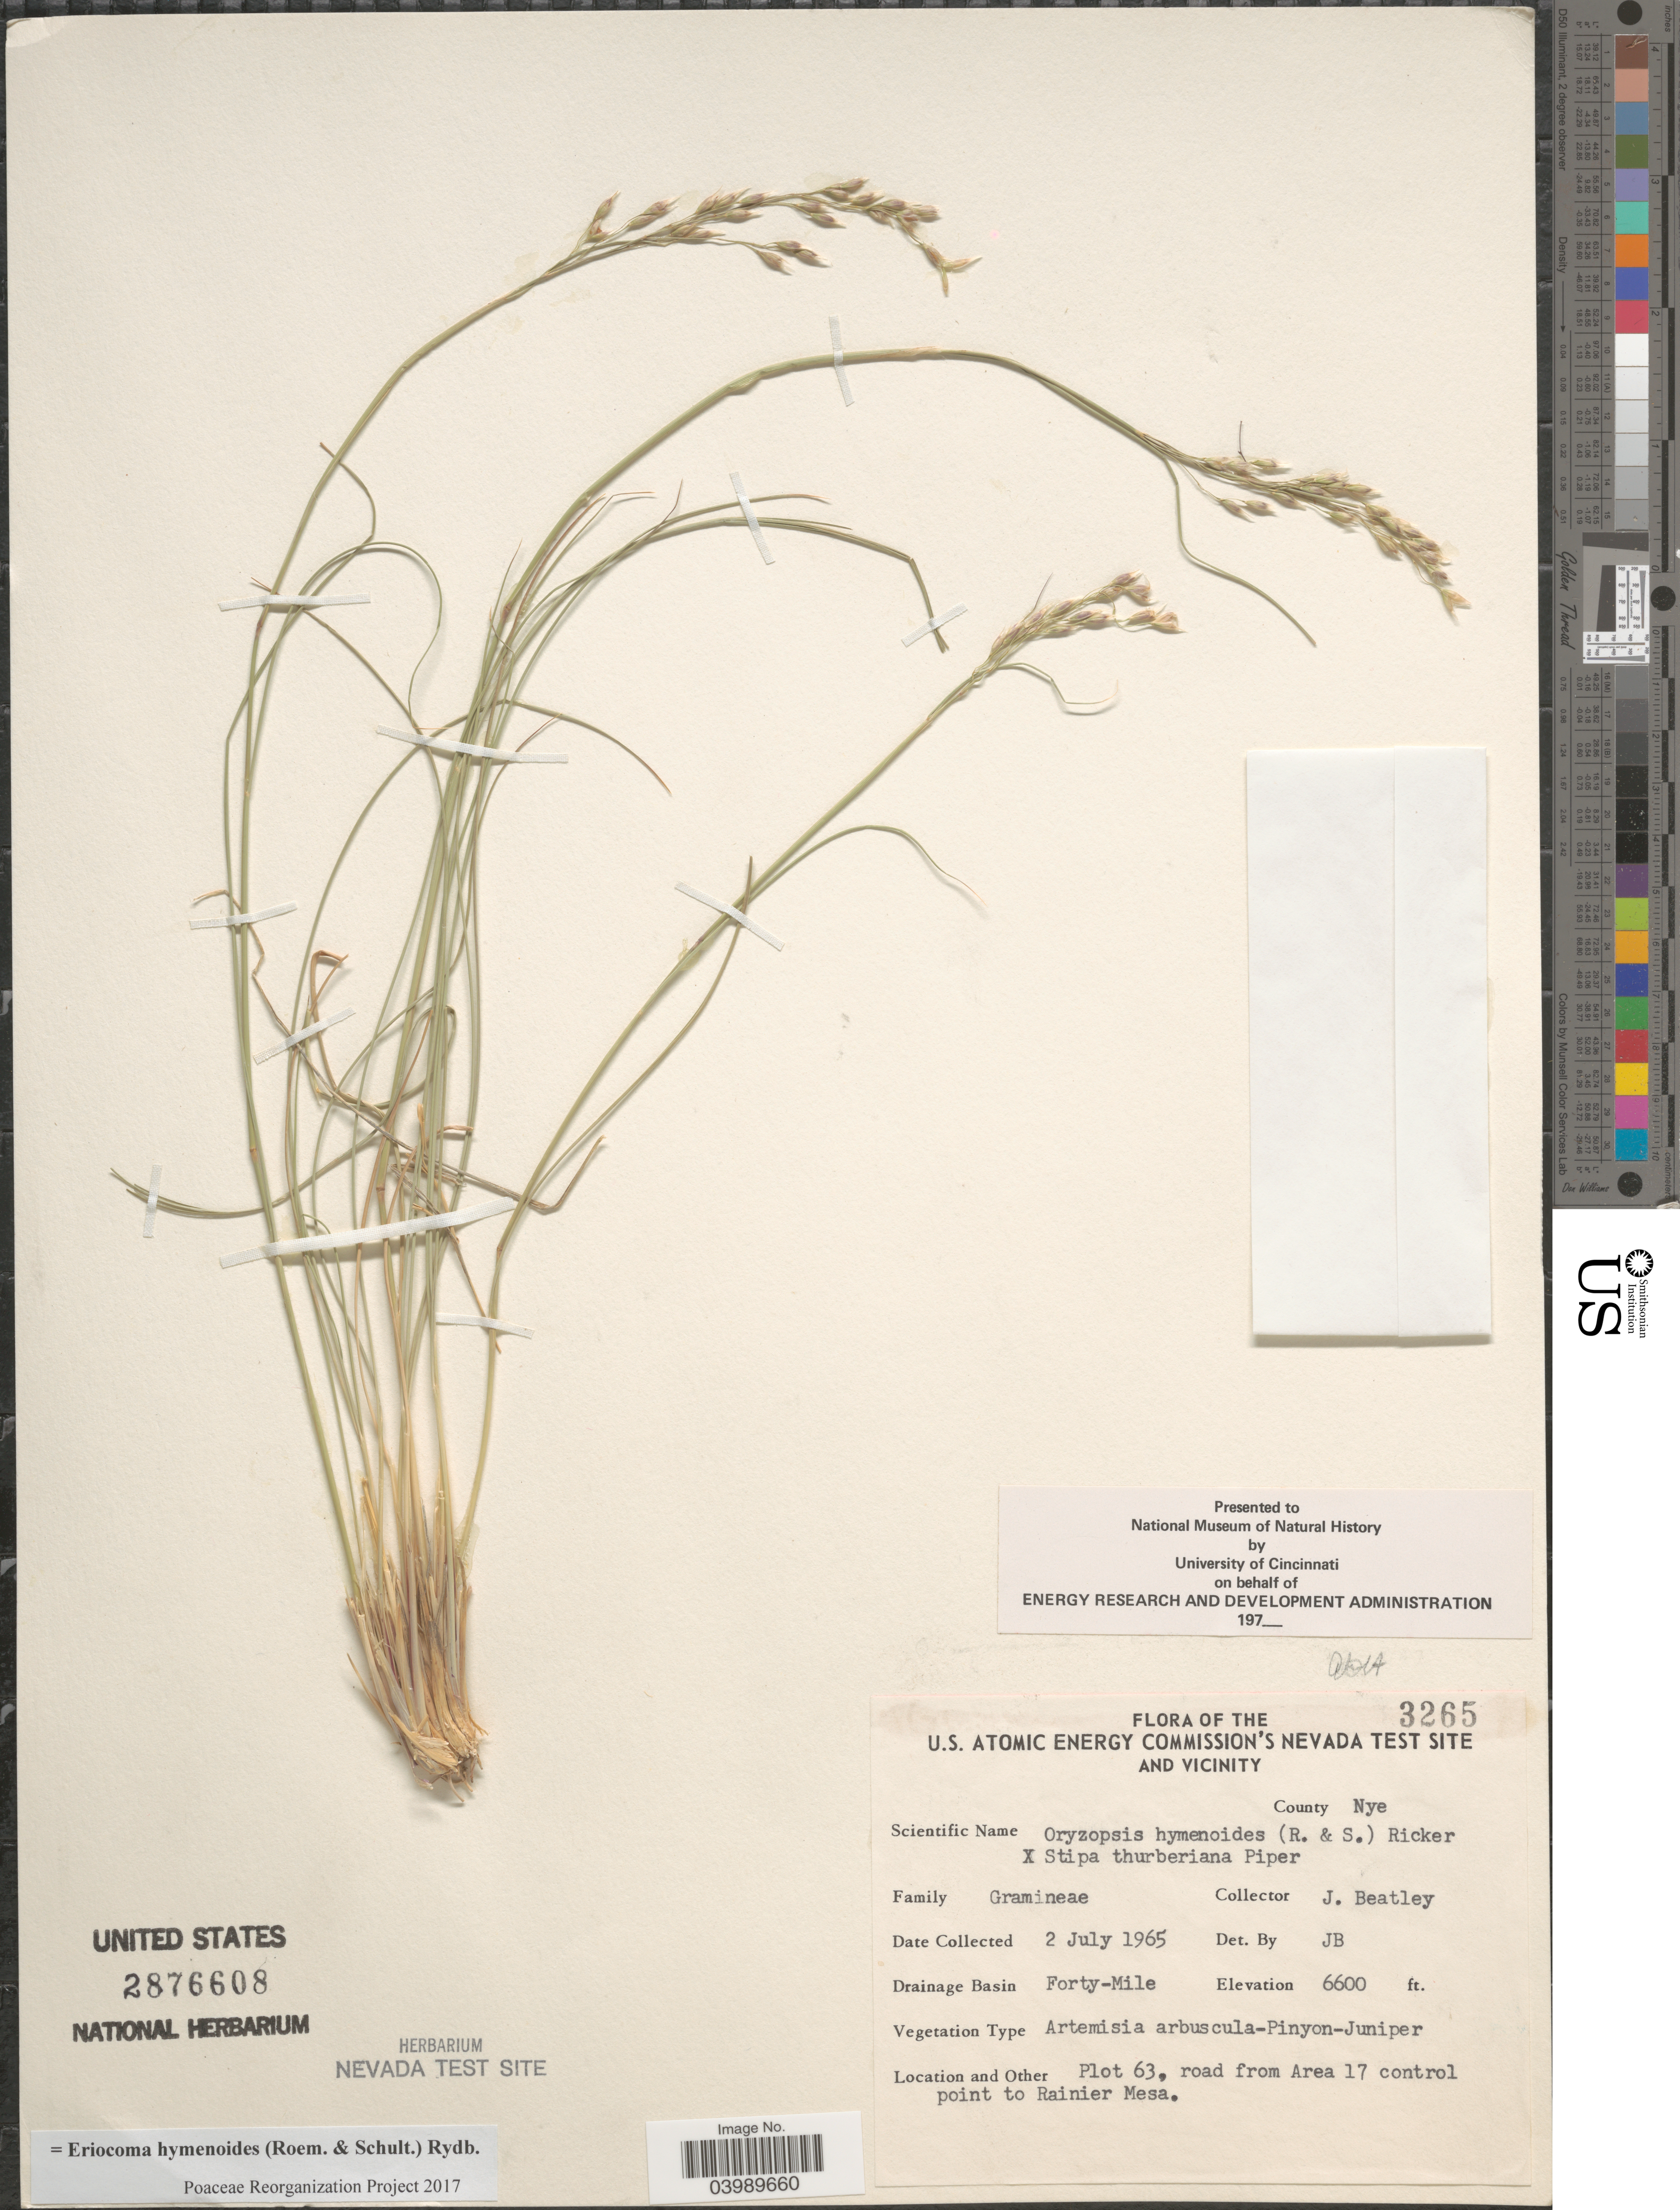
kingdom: Plantae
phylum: Tracheophyta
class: Liliopsida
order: Poales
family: Poaceae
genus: Eriocoma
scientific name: Eriocoma hymenoides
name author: (Roem. & Schult.) Rydb.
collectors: J. C. Beatley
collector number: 3265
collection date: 1965-07-02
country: United States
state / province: Nevada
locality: U.S. Atomic Energy Commission's Nevada Test Site and vicinity. County Nye. Drainage Basin Forty-Mile. Plot 63, road from Area 17 control point to Rainier Mesa.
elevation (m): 2012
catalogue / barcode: US 2876608